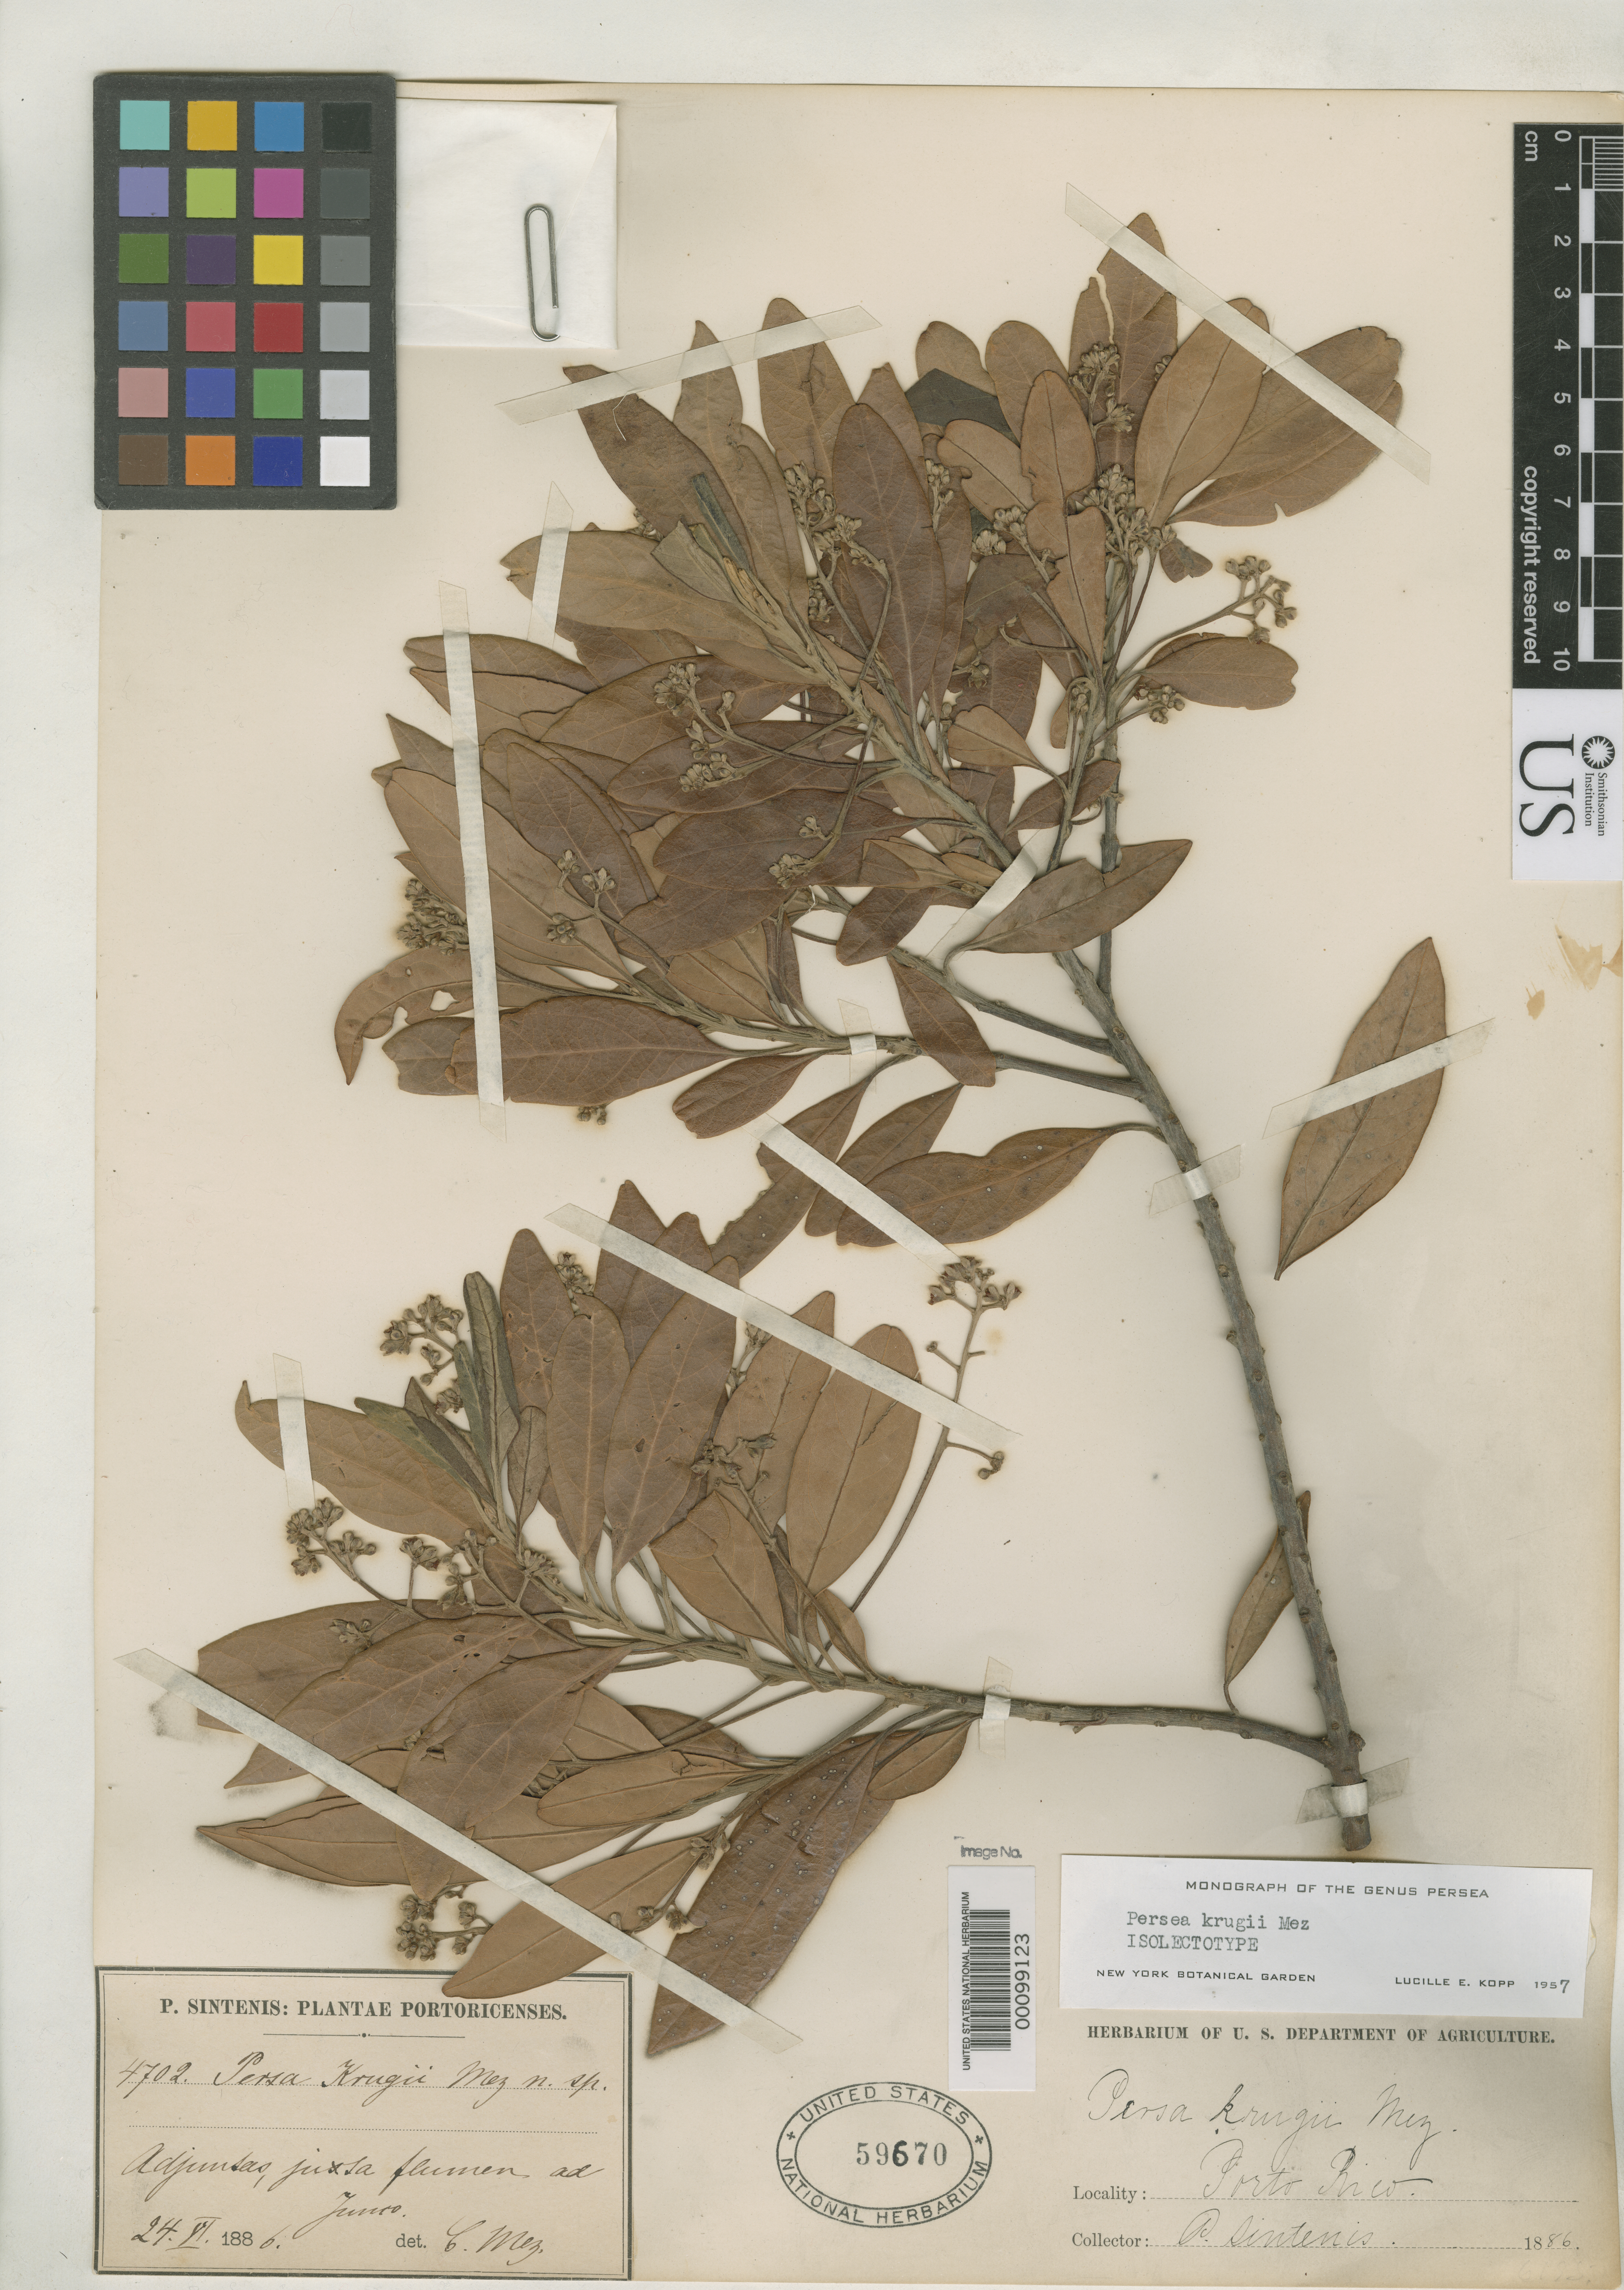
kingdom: Plantae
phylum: Tracheophyta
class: Magnoliopsida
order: Laurales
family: Lauraceae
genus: Persea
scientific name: Persea krugii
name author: Mez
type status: Isolectotype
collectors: P. Sintenis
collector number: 4702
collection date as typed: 24 Jun 1886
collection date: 1886-06-24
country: Puerto Rico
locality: Adjuntas, juxta flumen ad Junco.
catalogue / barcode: US 59670